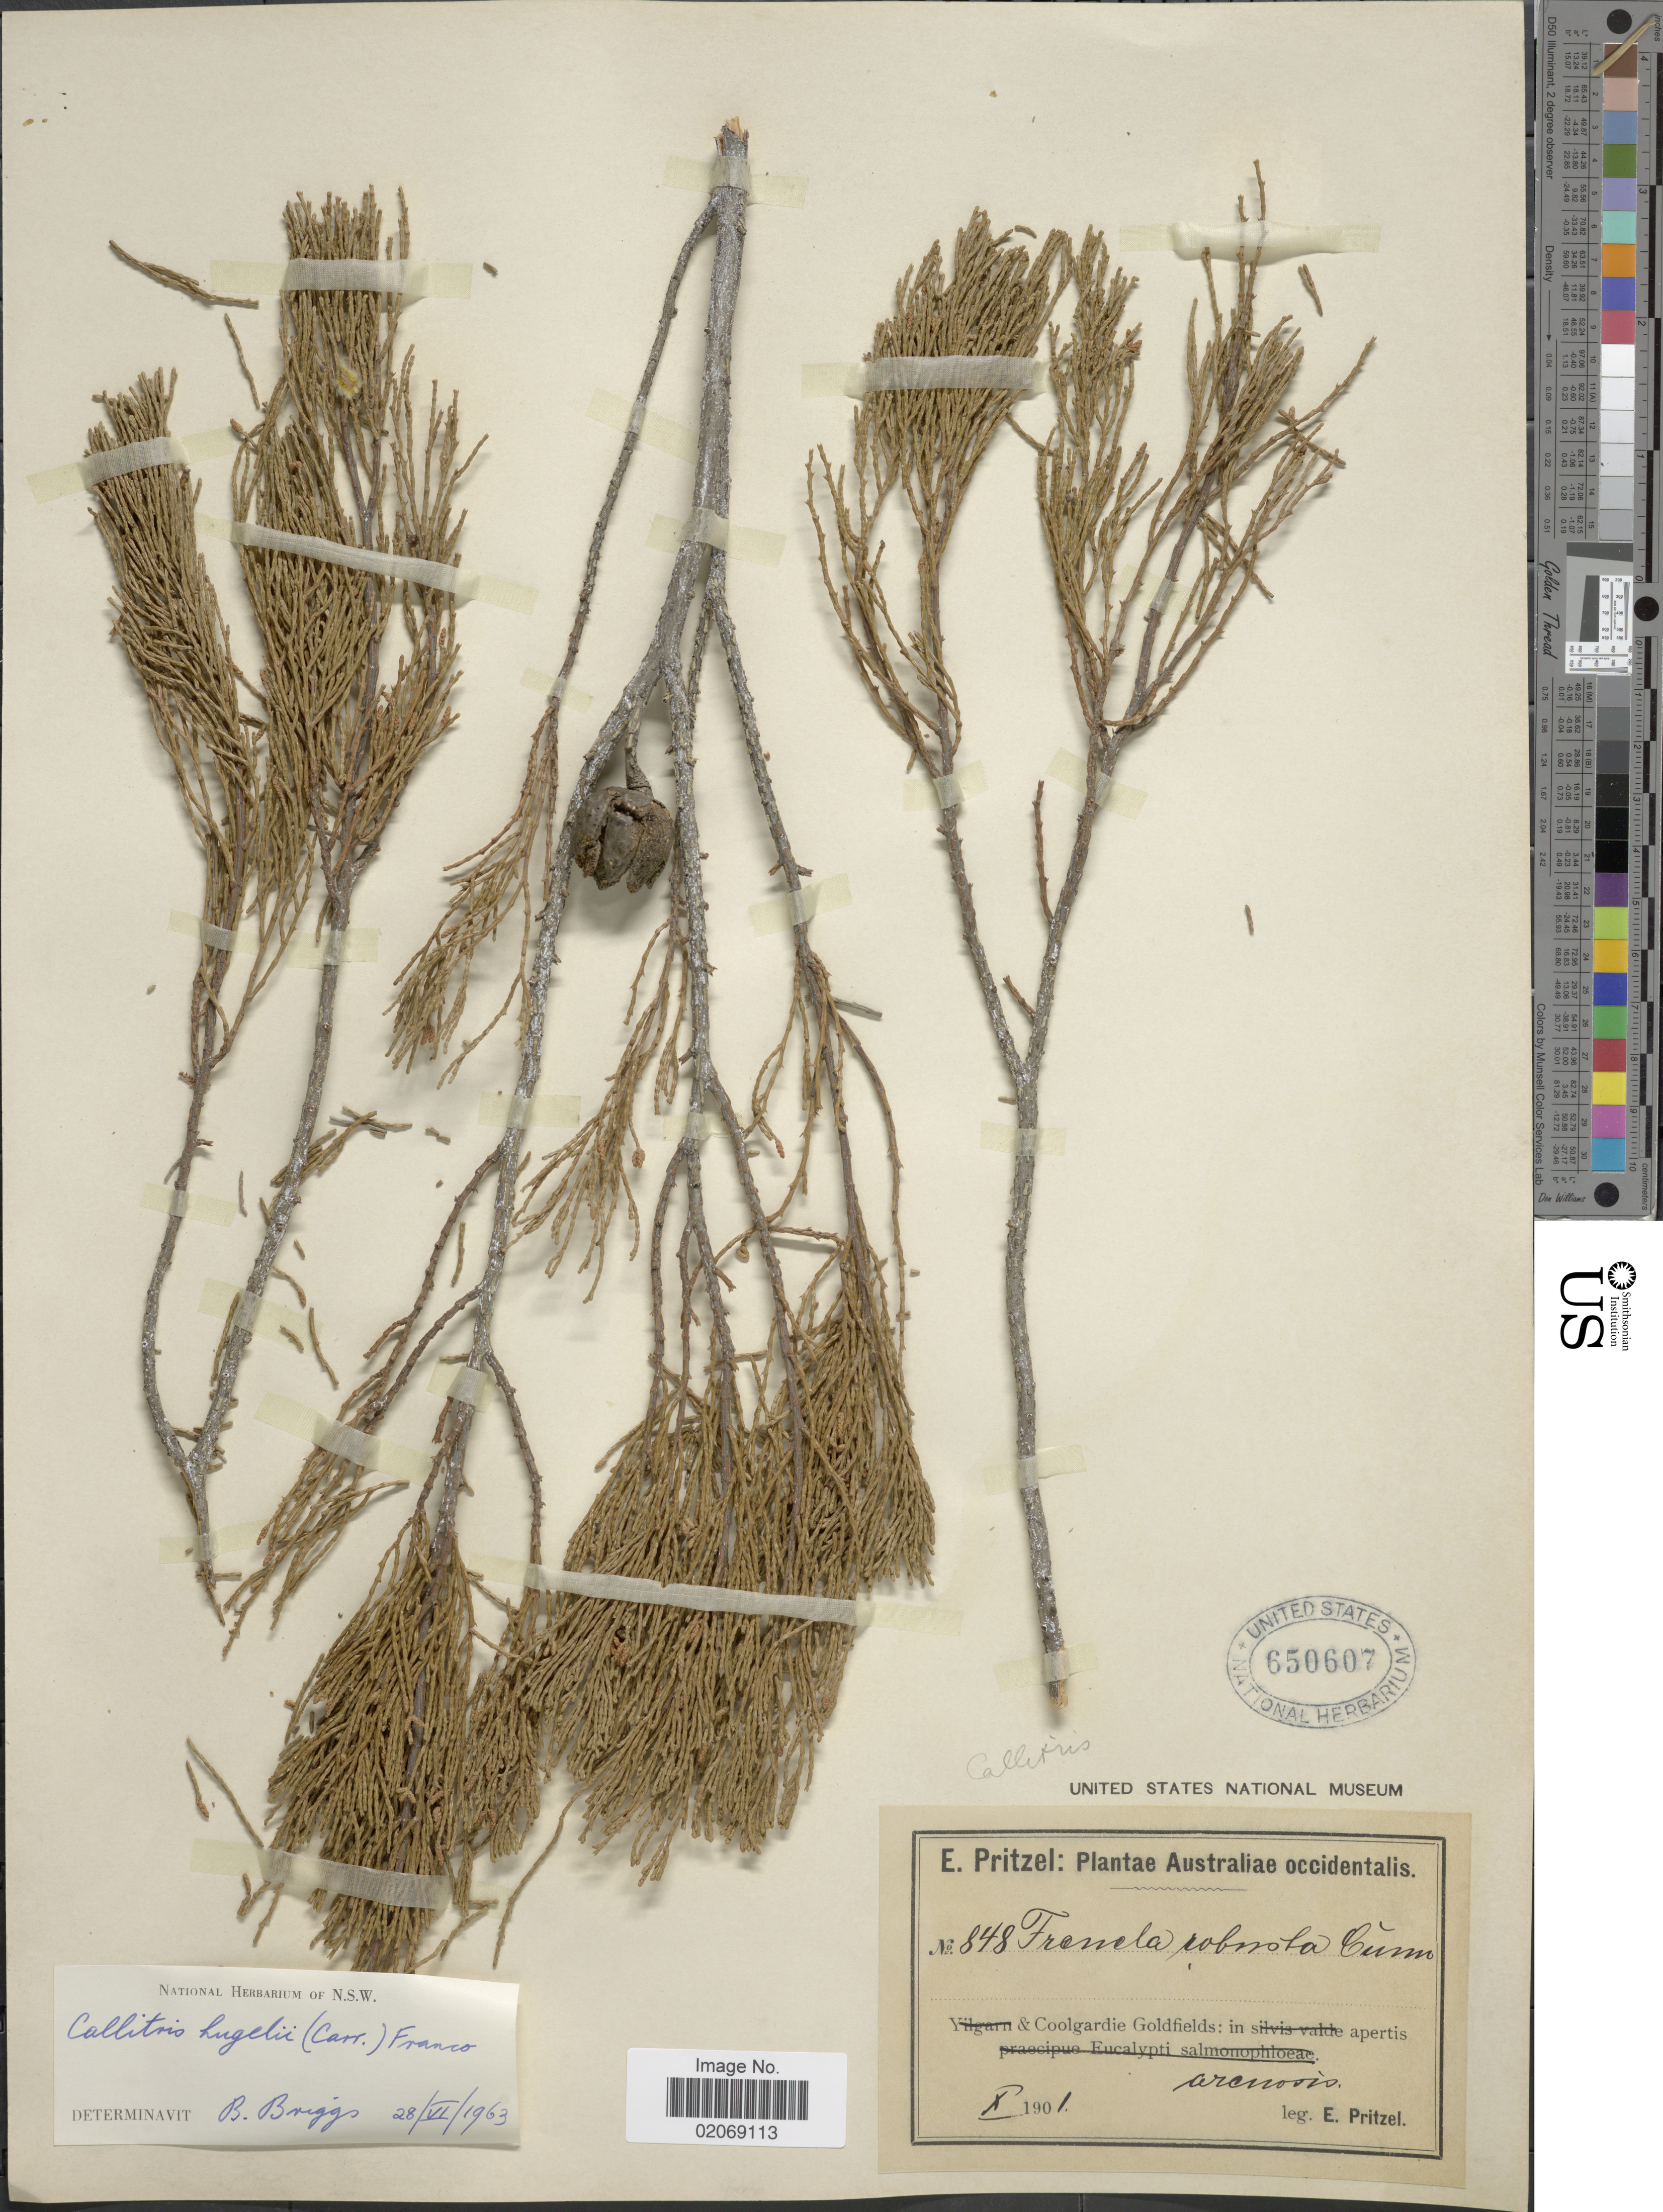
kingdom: Plantae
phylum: Tracheophyta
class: Pinopsida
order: Pinales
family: Cupressaceae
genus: Callitris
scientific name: Callitris columellaris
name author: F. Muell.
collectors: E. G. Pritzel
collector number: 848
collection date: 1901-10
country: Australia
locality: Australiae occidentalis. Coolgardie Goldfields: in apertis arenosis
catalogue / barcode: US 650607